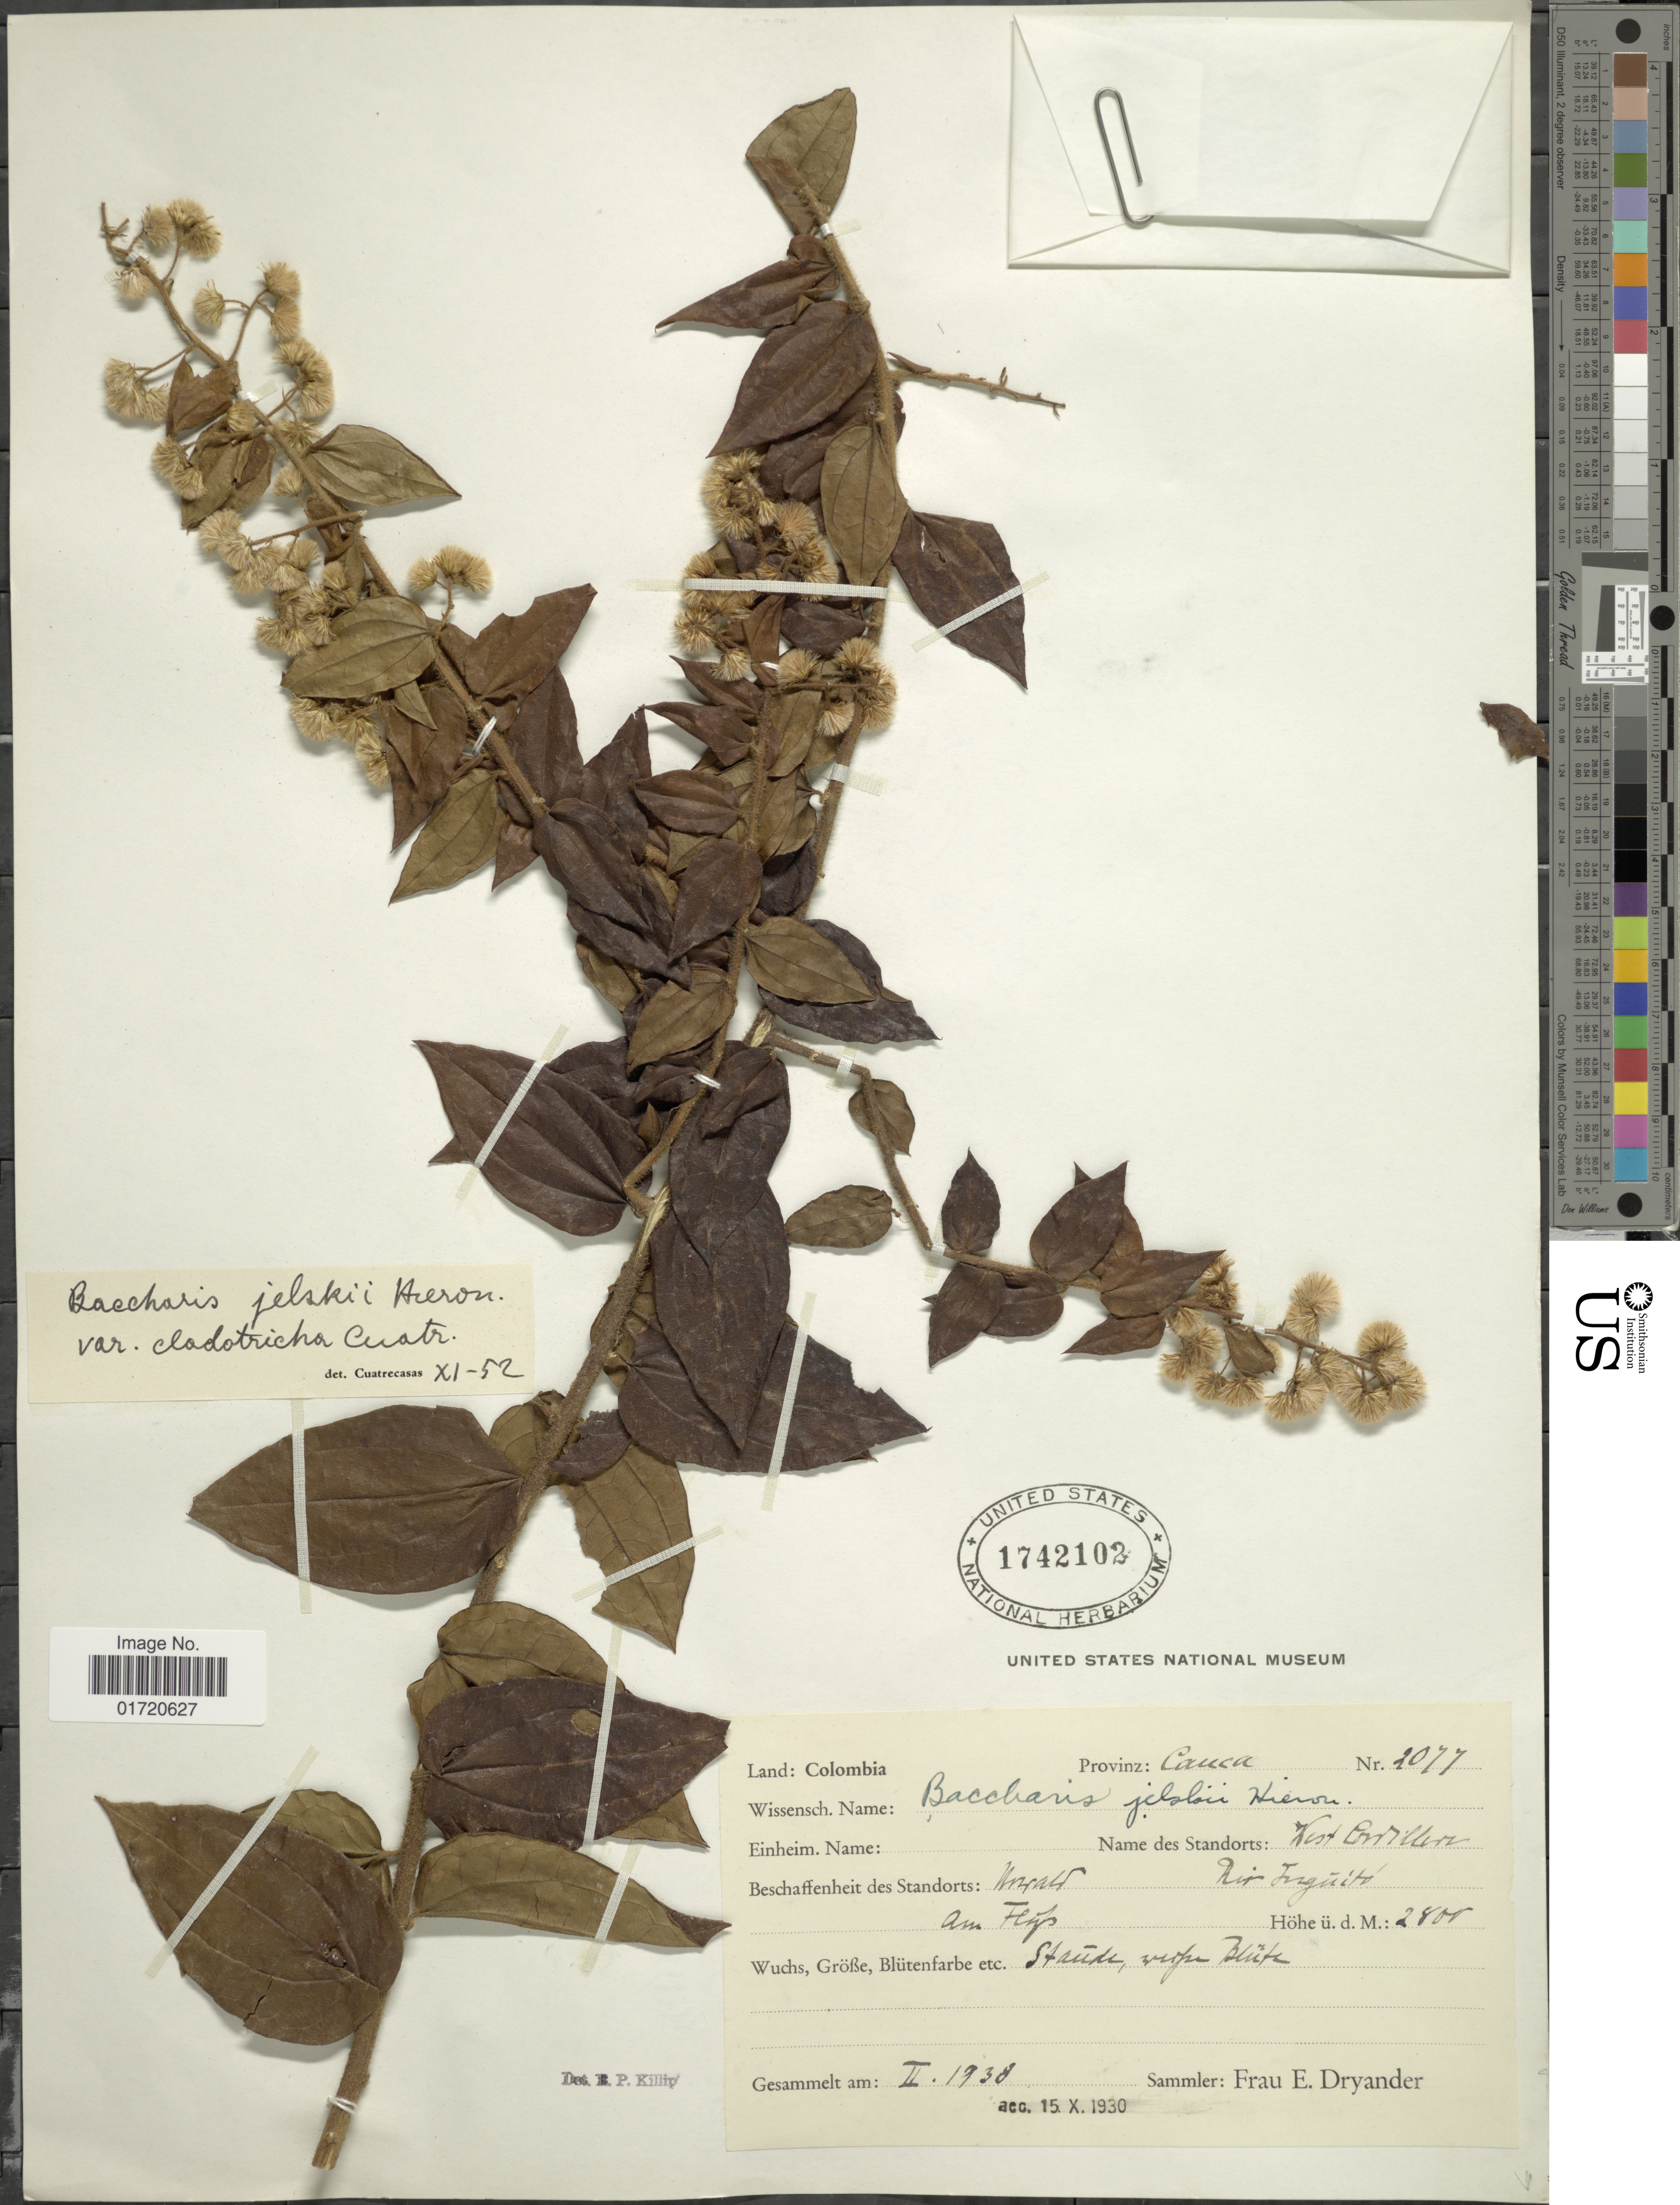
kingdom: Plantae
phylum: Tracheophyta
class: Magnoliopsida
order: Asterales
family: Asteraceae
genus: Baccharis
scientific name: Baccharis jelskii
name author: Hieron.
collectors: F. Dryander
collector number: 2077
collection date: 1938-02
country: Colombia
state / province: Cauca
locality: West Cordillera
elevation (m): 2800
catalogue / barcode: US 1742102